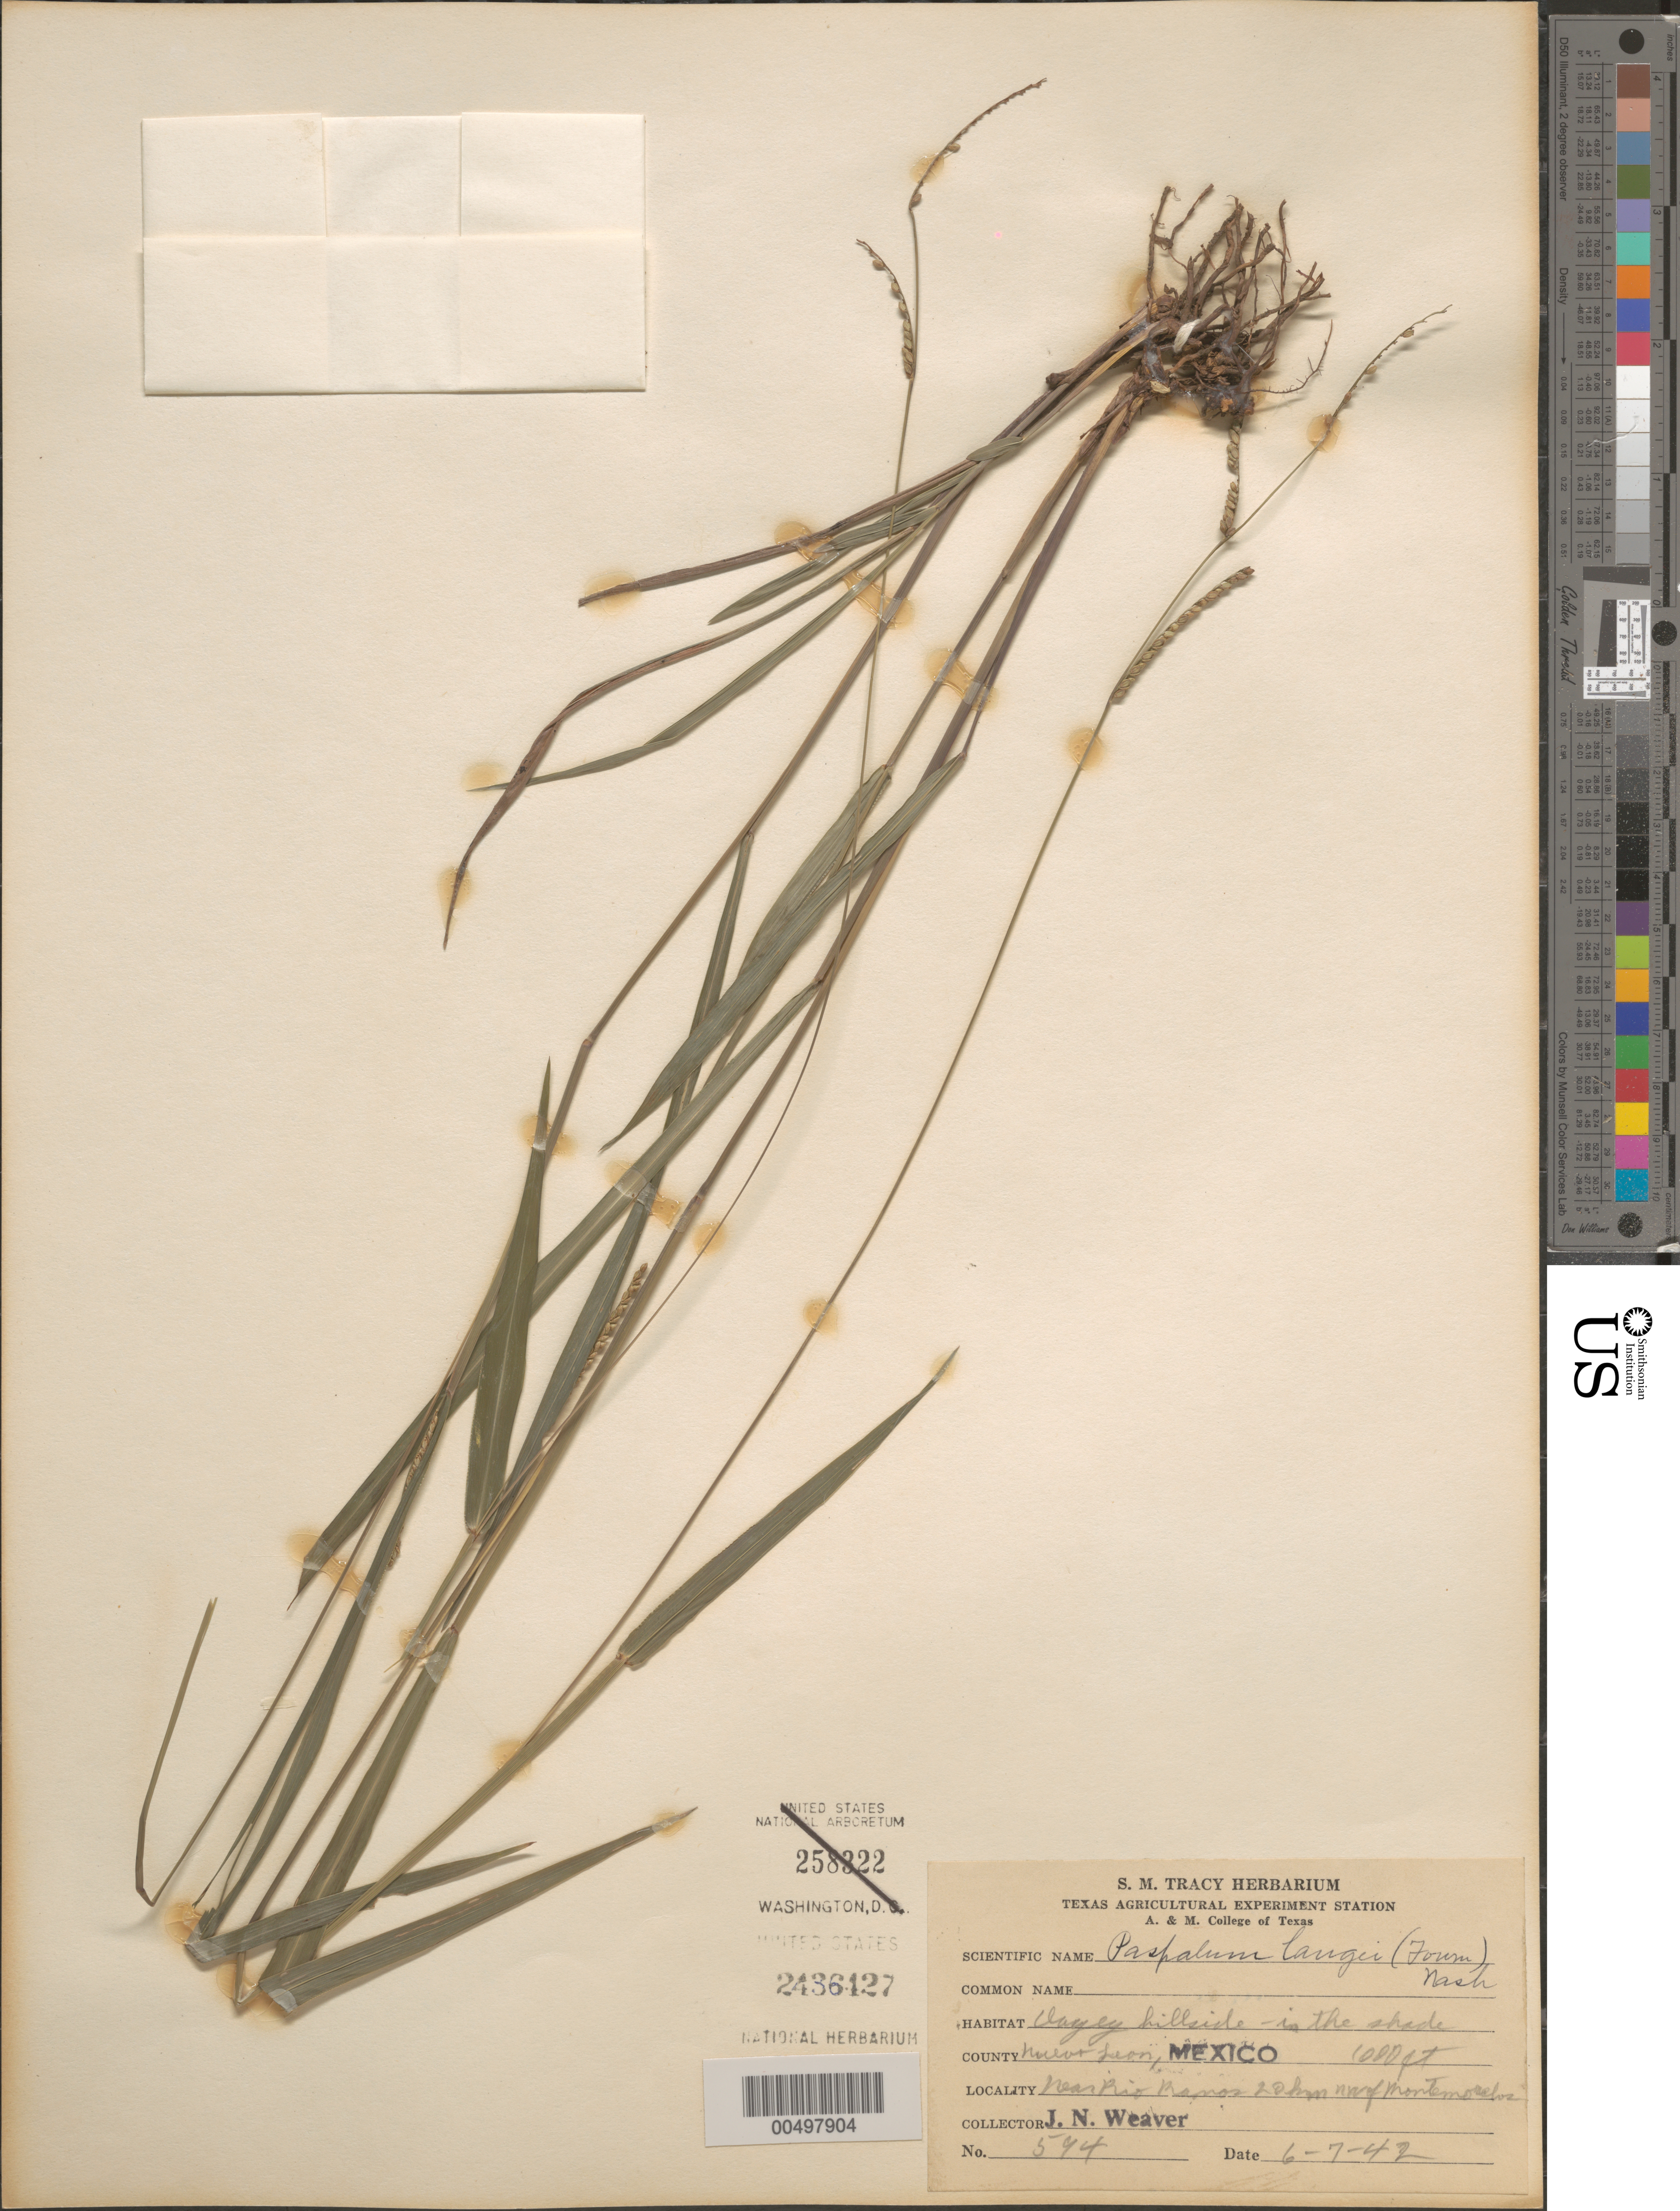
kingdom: Plantae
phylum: Tracheophyta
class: Liliopsida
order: Poales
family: Poaceae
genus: Paspalum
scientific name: Paspalum langei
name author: (E. Fourn.) Nash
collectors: J. N. Weaver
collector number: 594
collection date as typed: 7 Jun 1942 or 6 Jul 1942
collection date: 1942-06-07 or 1942-07-06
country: Mexico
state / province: Nuevo León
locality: Near Rio Ramos 2 km NW of Montemorelos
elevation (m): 305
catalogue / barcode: US 2436427